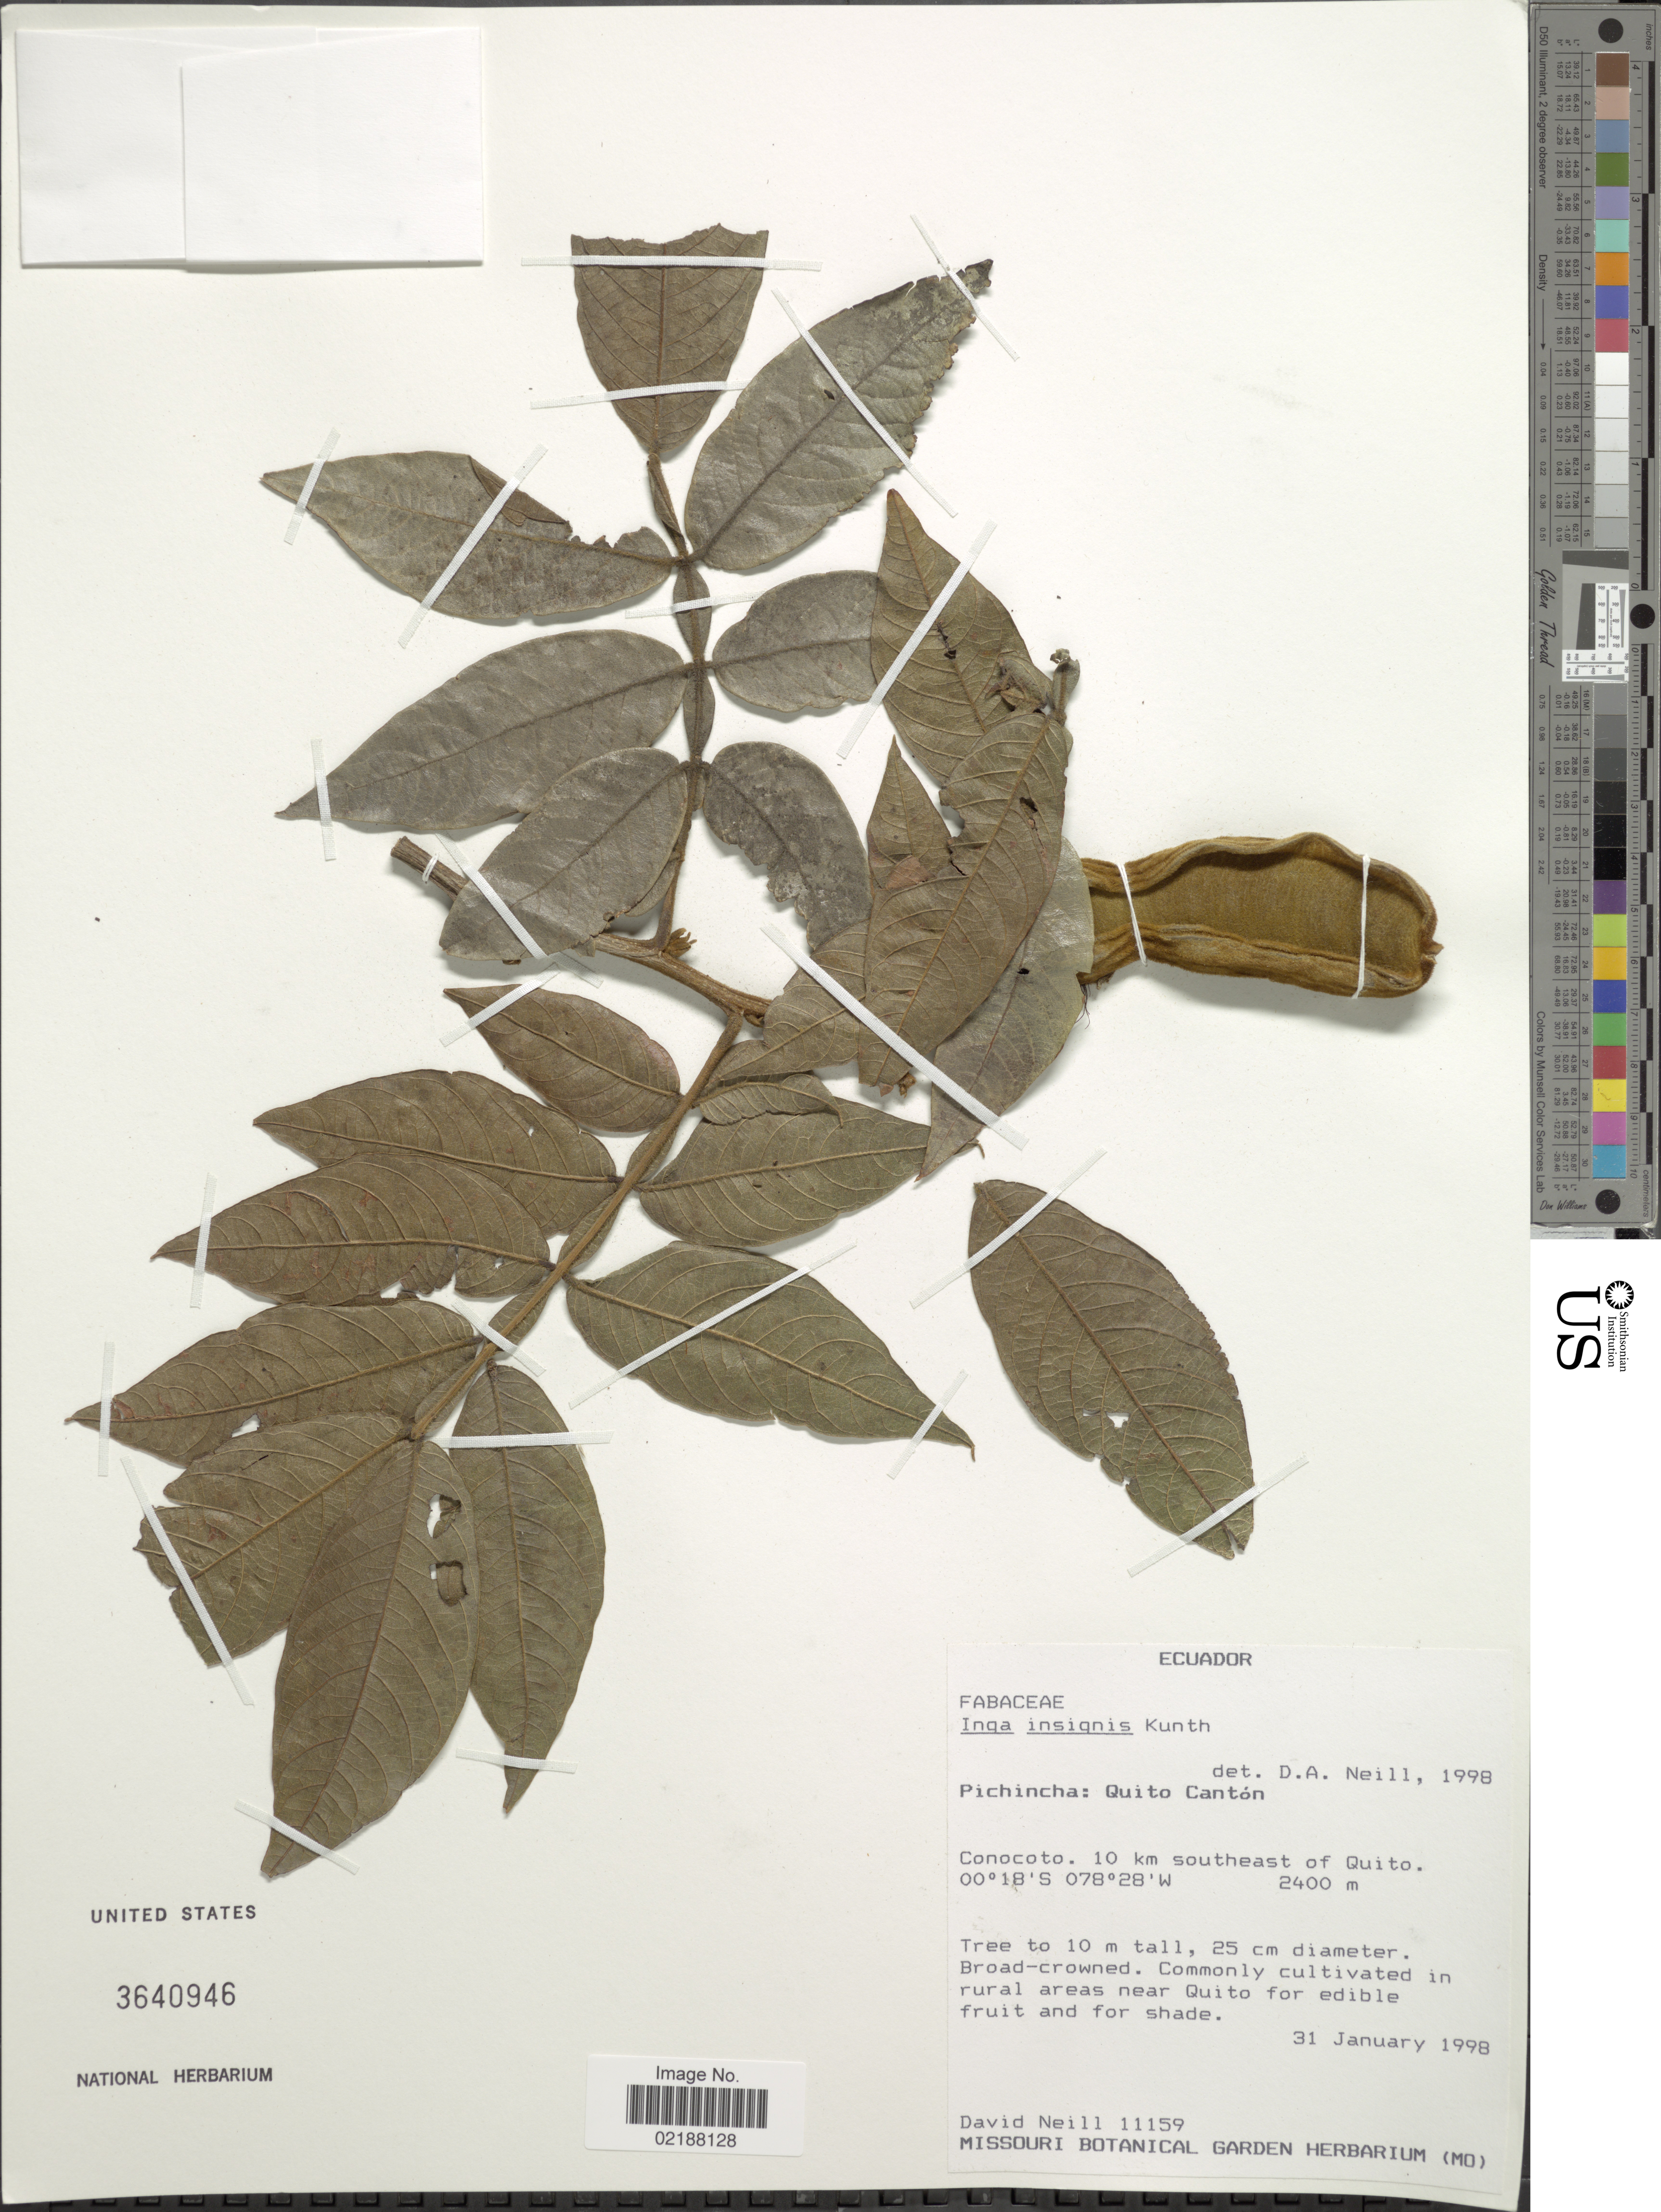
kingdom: Plantae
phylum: Tracheophyta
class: Magnoliopsida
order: Fabales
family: Fabaceae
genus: Inga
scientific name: Inga insignis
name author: Kunth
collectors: D. Neill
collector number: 11159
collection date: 1998-01-31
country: Ecuador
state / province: Pichincha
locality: Pichincha: Quito Cantón. Conocoto. 10 km southeast of Quito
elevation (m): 2400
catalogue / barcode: US 3640946